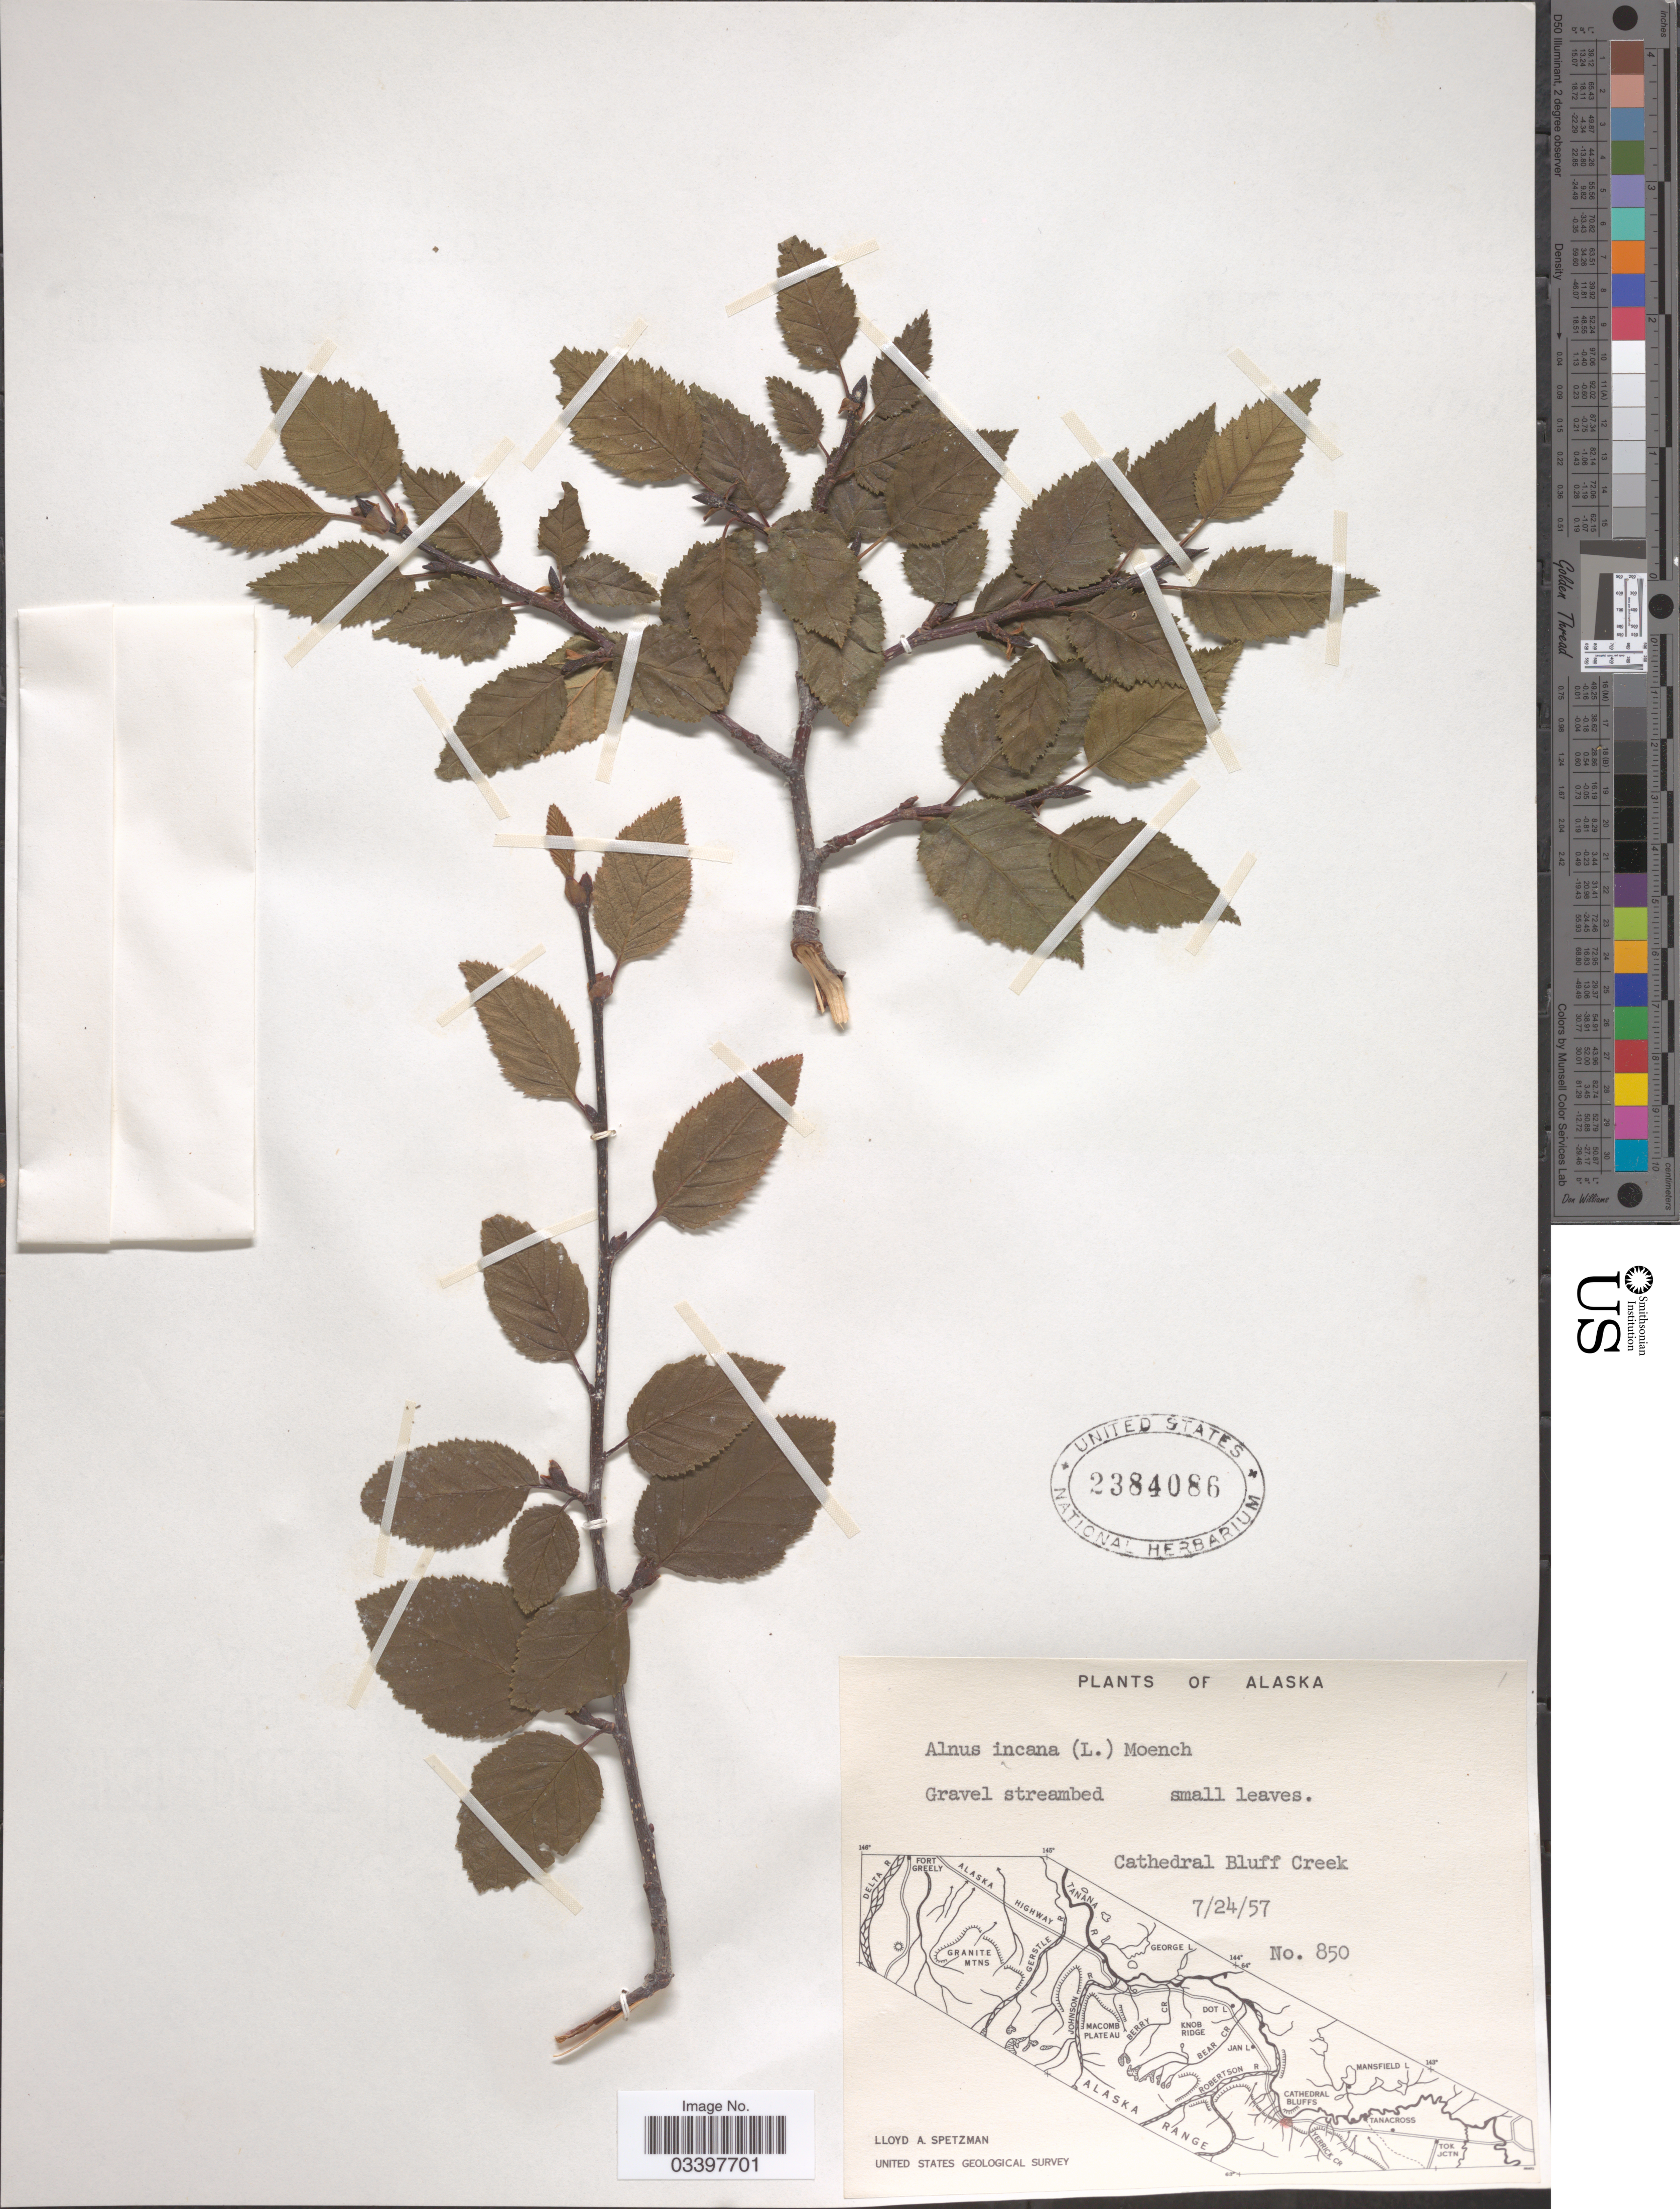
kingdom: Plantae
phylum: Tracheophyta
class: Magnoliopsida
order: Fagales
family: Betulaceae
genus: Alnus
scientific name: Alnus incana subsp. rugosa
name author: (Du Roi) R.T. Clausen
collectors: L. Spetzman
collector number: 850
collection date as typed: Transcribed d/m/y: 24/7/57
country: United States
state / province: Alaska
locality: Cathedral Bluff Creek.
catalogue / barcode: US 2384086